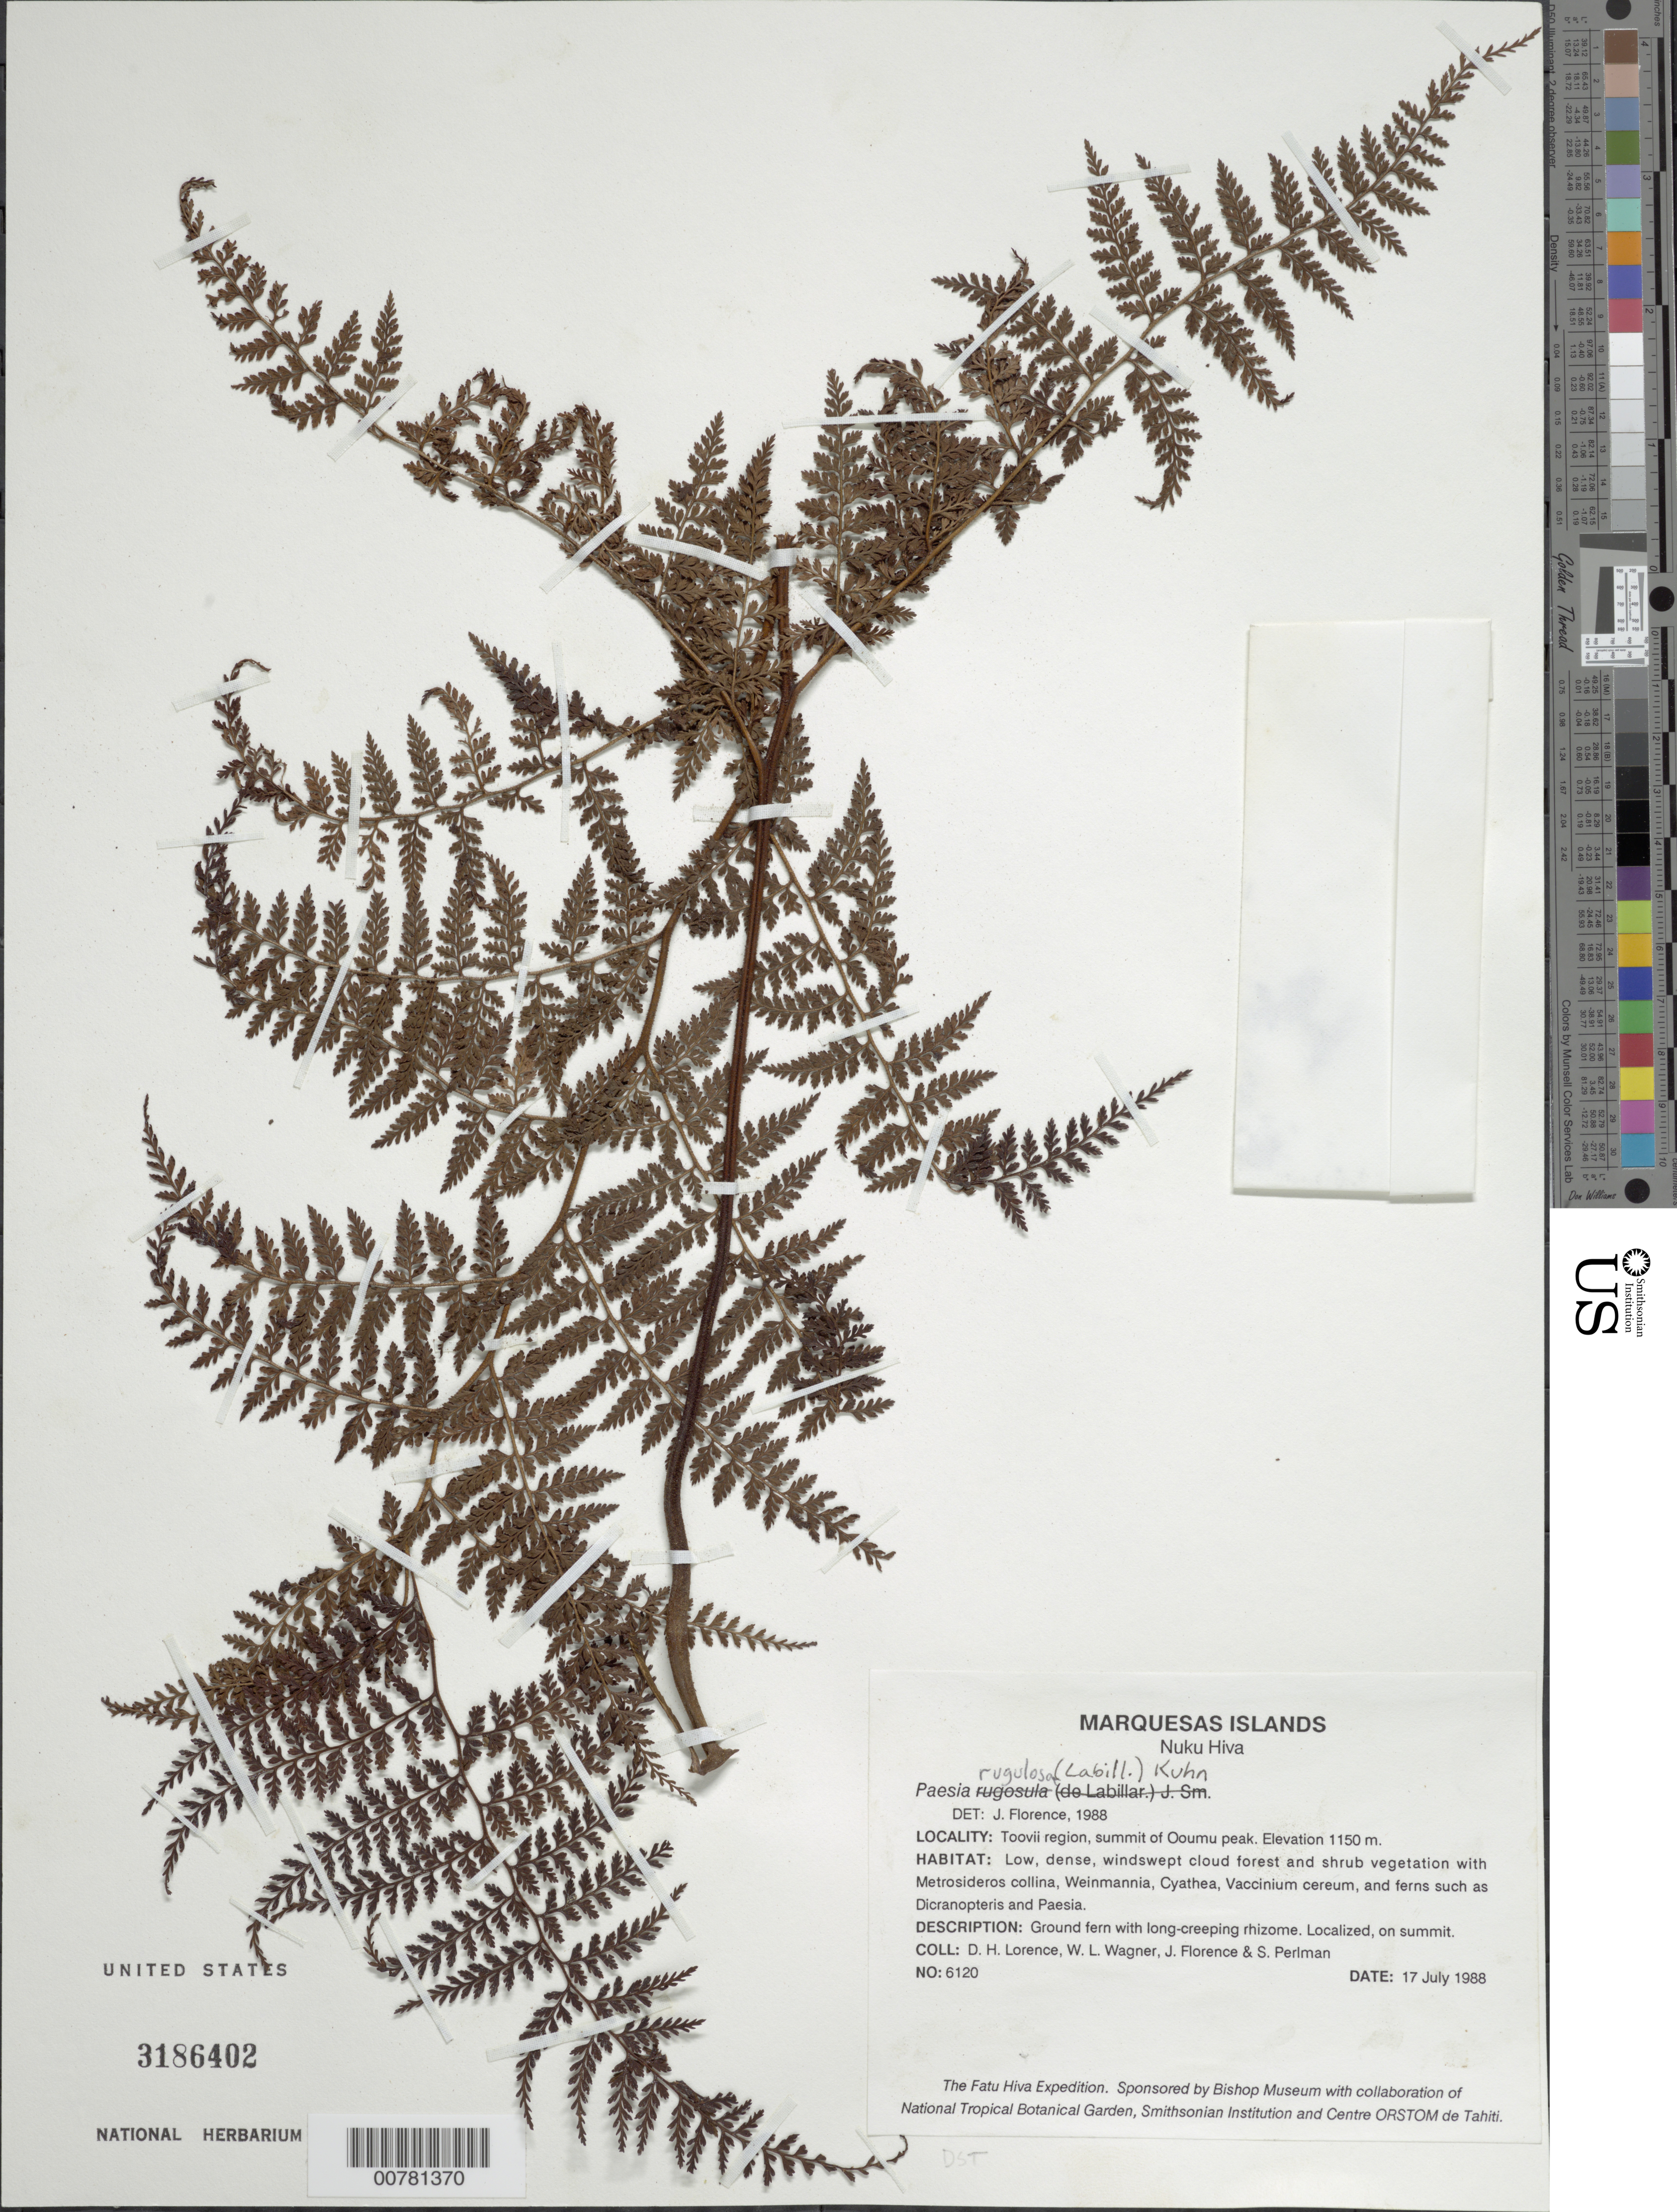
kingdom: Plantae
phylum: Tracheophyta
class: Polypodiopsida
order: Polypodiales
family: Dennstaedtiaceae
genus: Paesia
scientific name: Paesia rugulosa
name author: (Labill.) Kuhn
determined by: Wood, Kenneth R.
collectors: D. Lorence, W. L. Wagner, J. Florence & S. P. Perlman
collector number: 6120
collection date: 1988-07-17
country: French Polynesia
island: Nuku Hiva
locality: Toovii region, summit of Ooumu peak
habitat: Low, dense, windswept cloud forest and shrub vegetation. Localized, on summit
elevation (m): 1150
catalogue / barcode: US 3186420